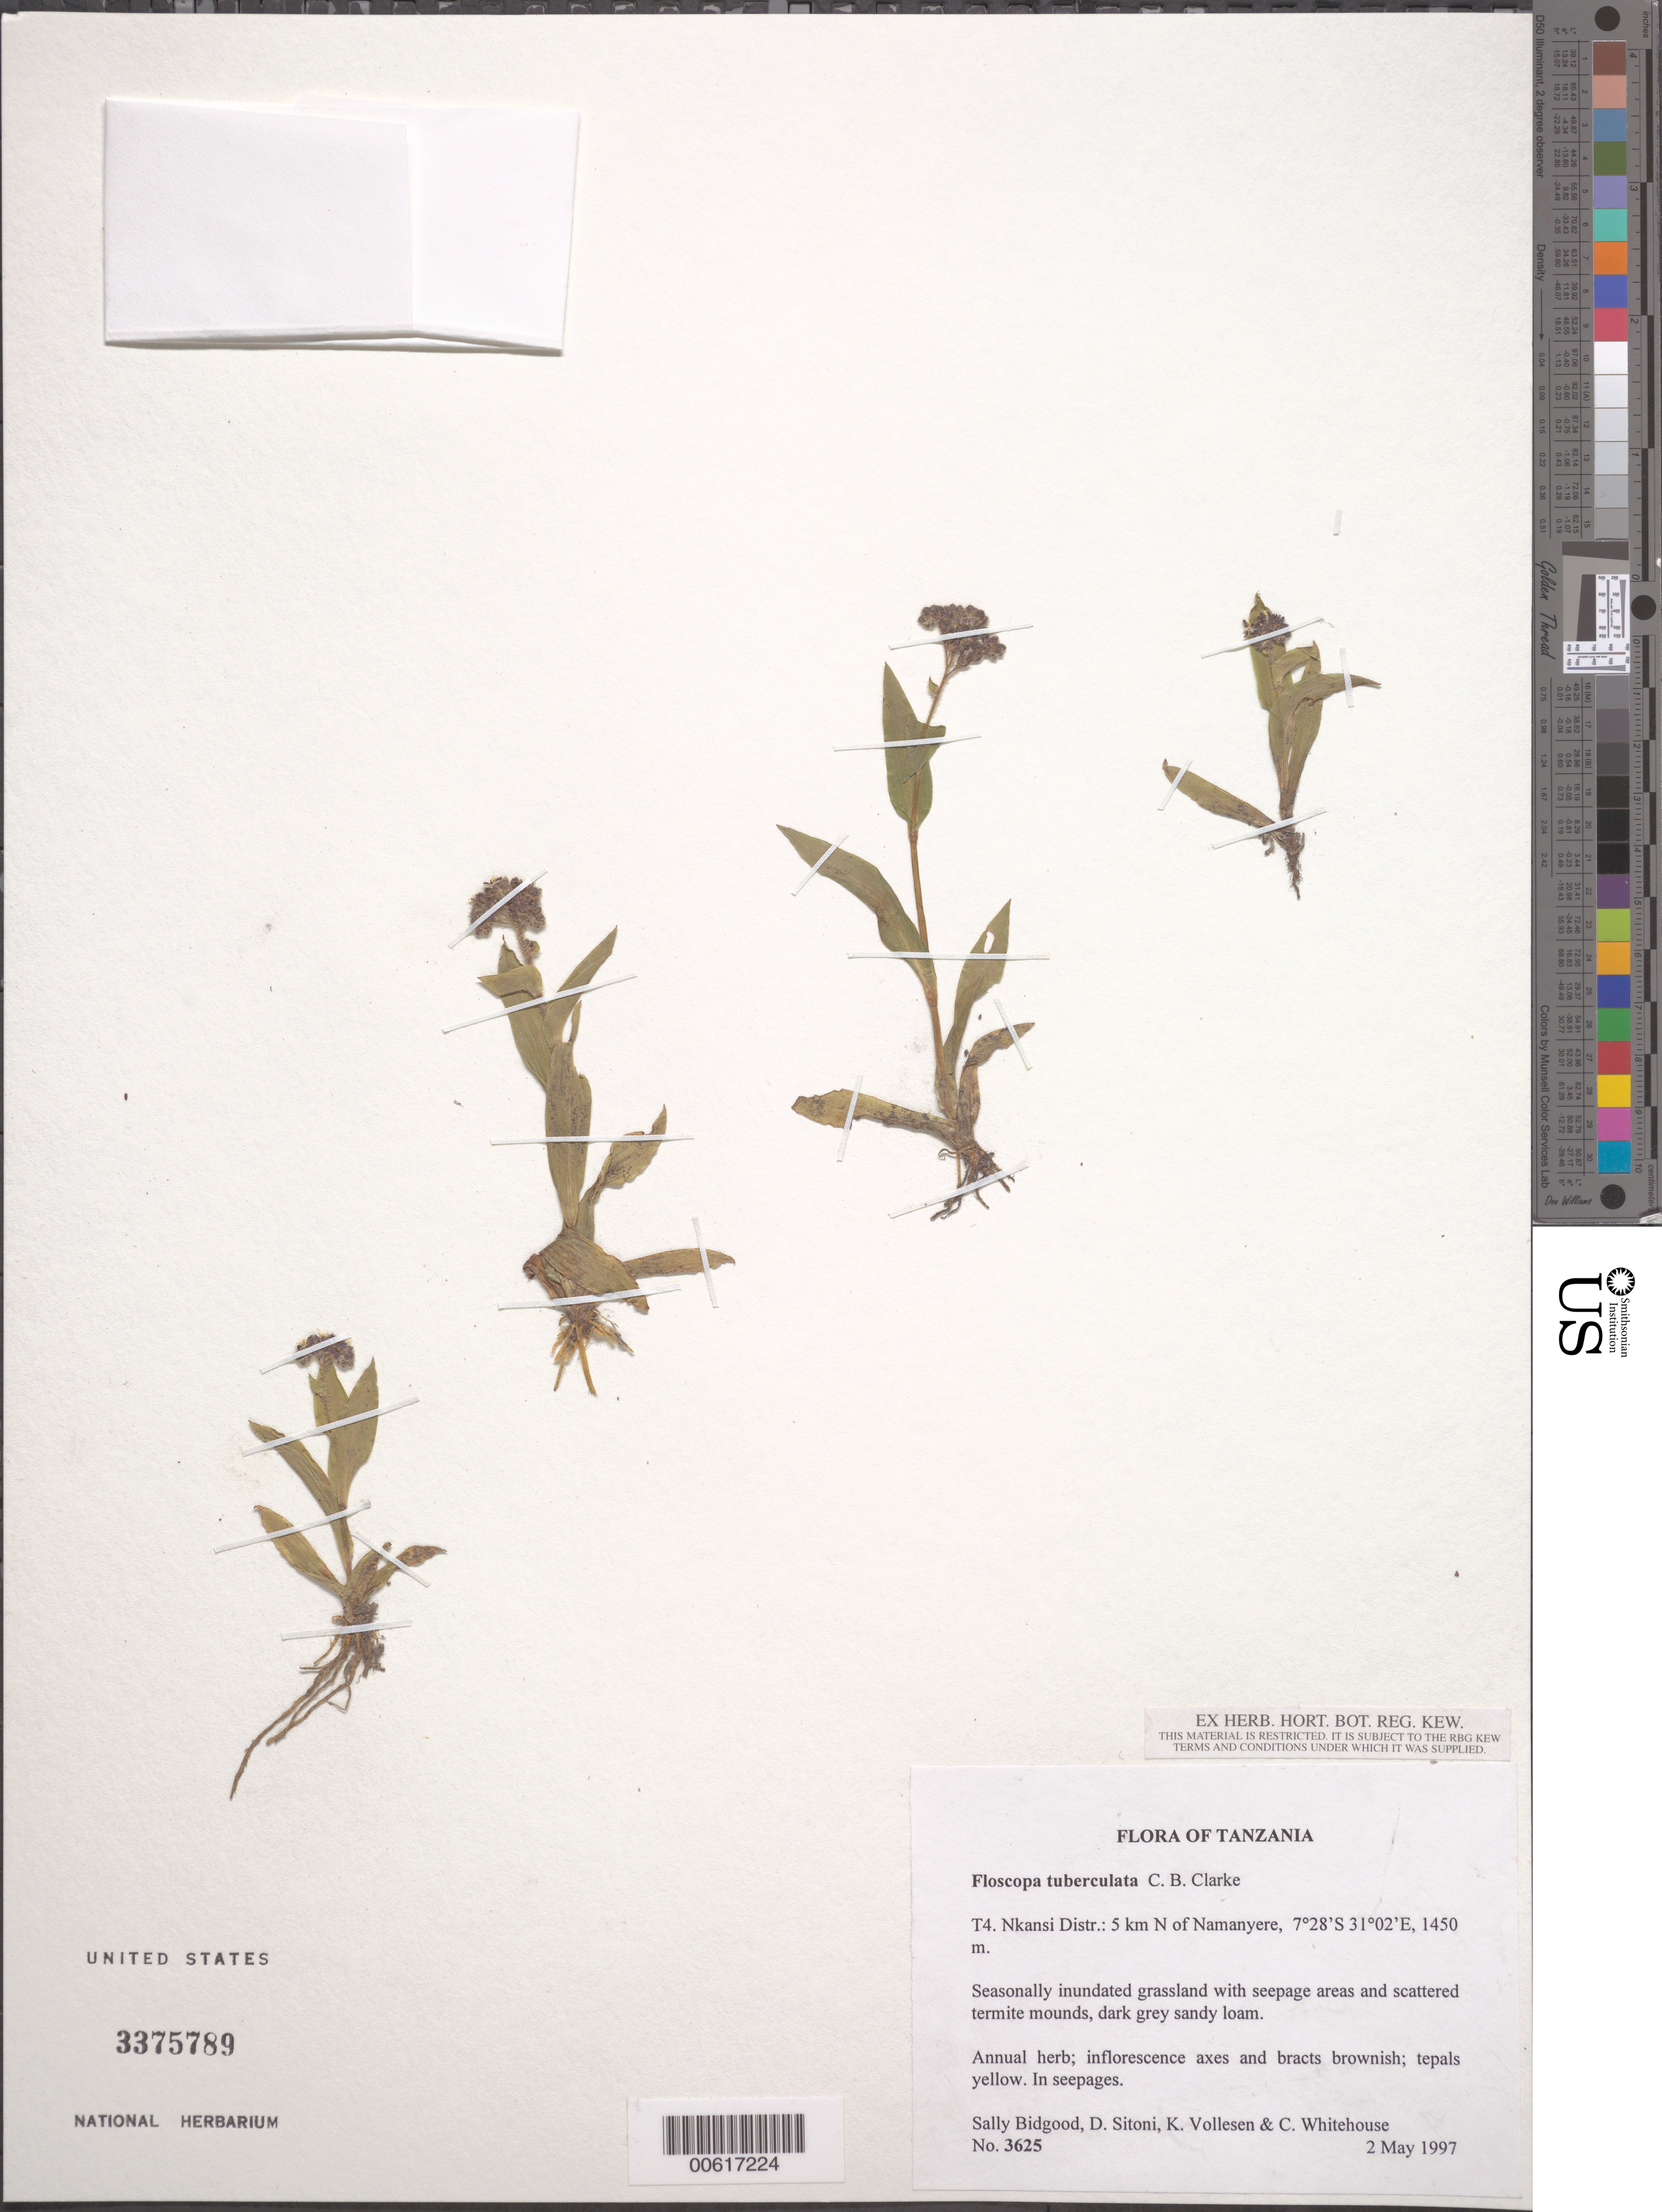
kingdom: Plantae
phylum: Tracheophyta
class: Liliopsida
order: Commelinales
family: Commelinaceae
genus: Floscopa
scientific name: Floscopa tuberculata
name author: C.B. Clarke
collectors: G. Bidgood, D. Sitoni, K. Vollesen & C. Whitehouse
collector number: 3625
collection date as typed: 02 May 1997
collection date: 1997-05-02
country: Tanzania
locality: T4 nkansi dist., namanyere - kipili road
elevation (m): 1450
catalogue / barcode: US 3375789